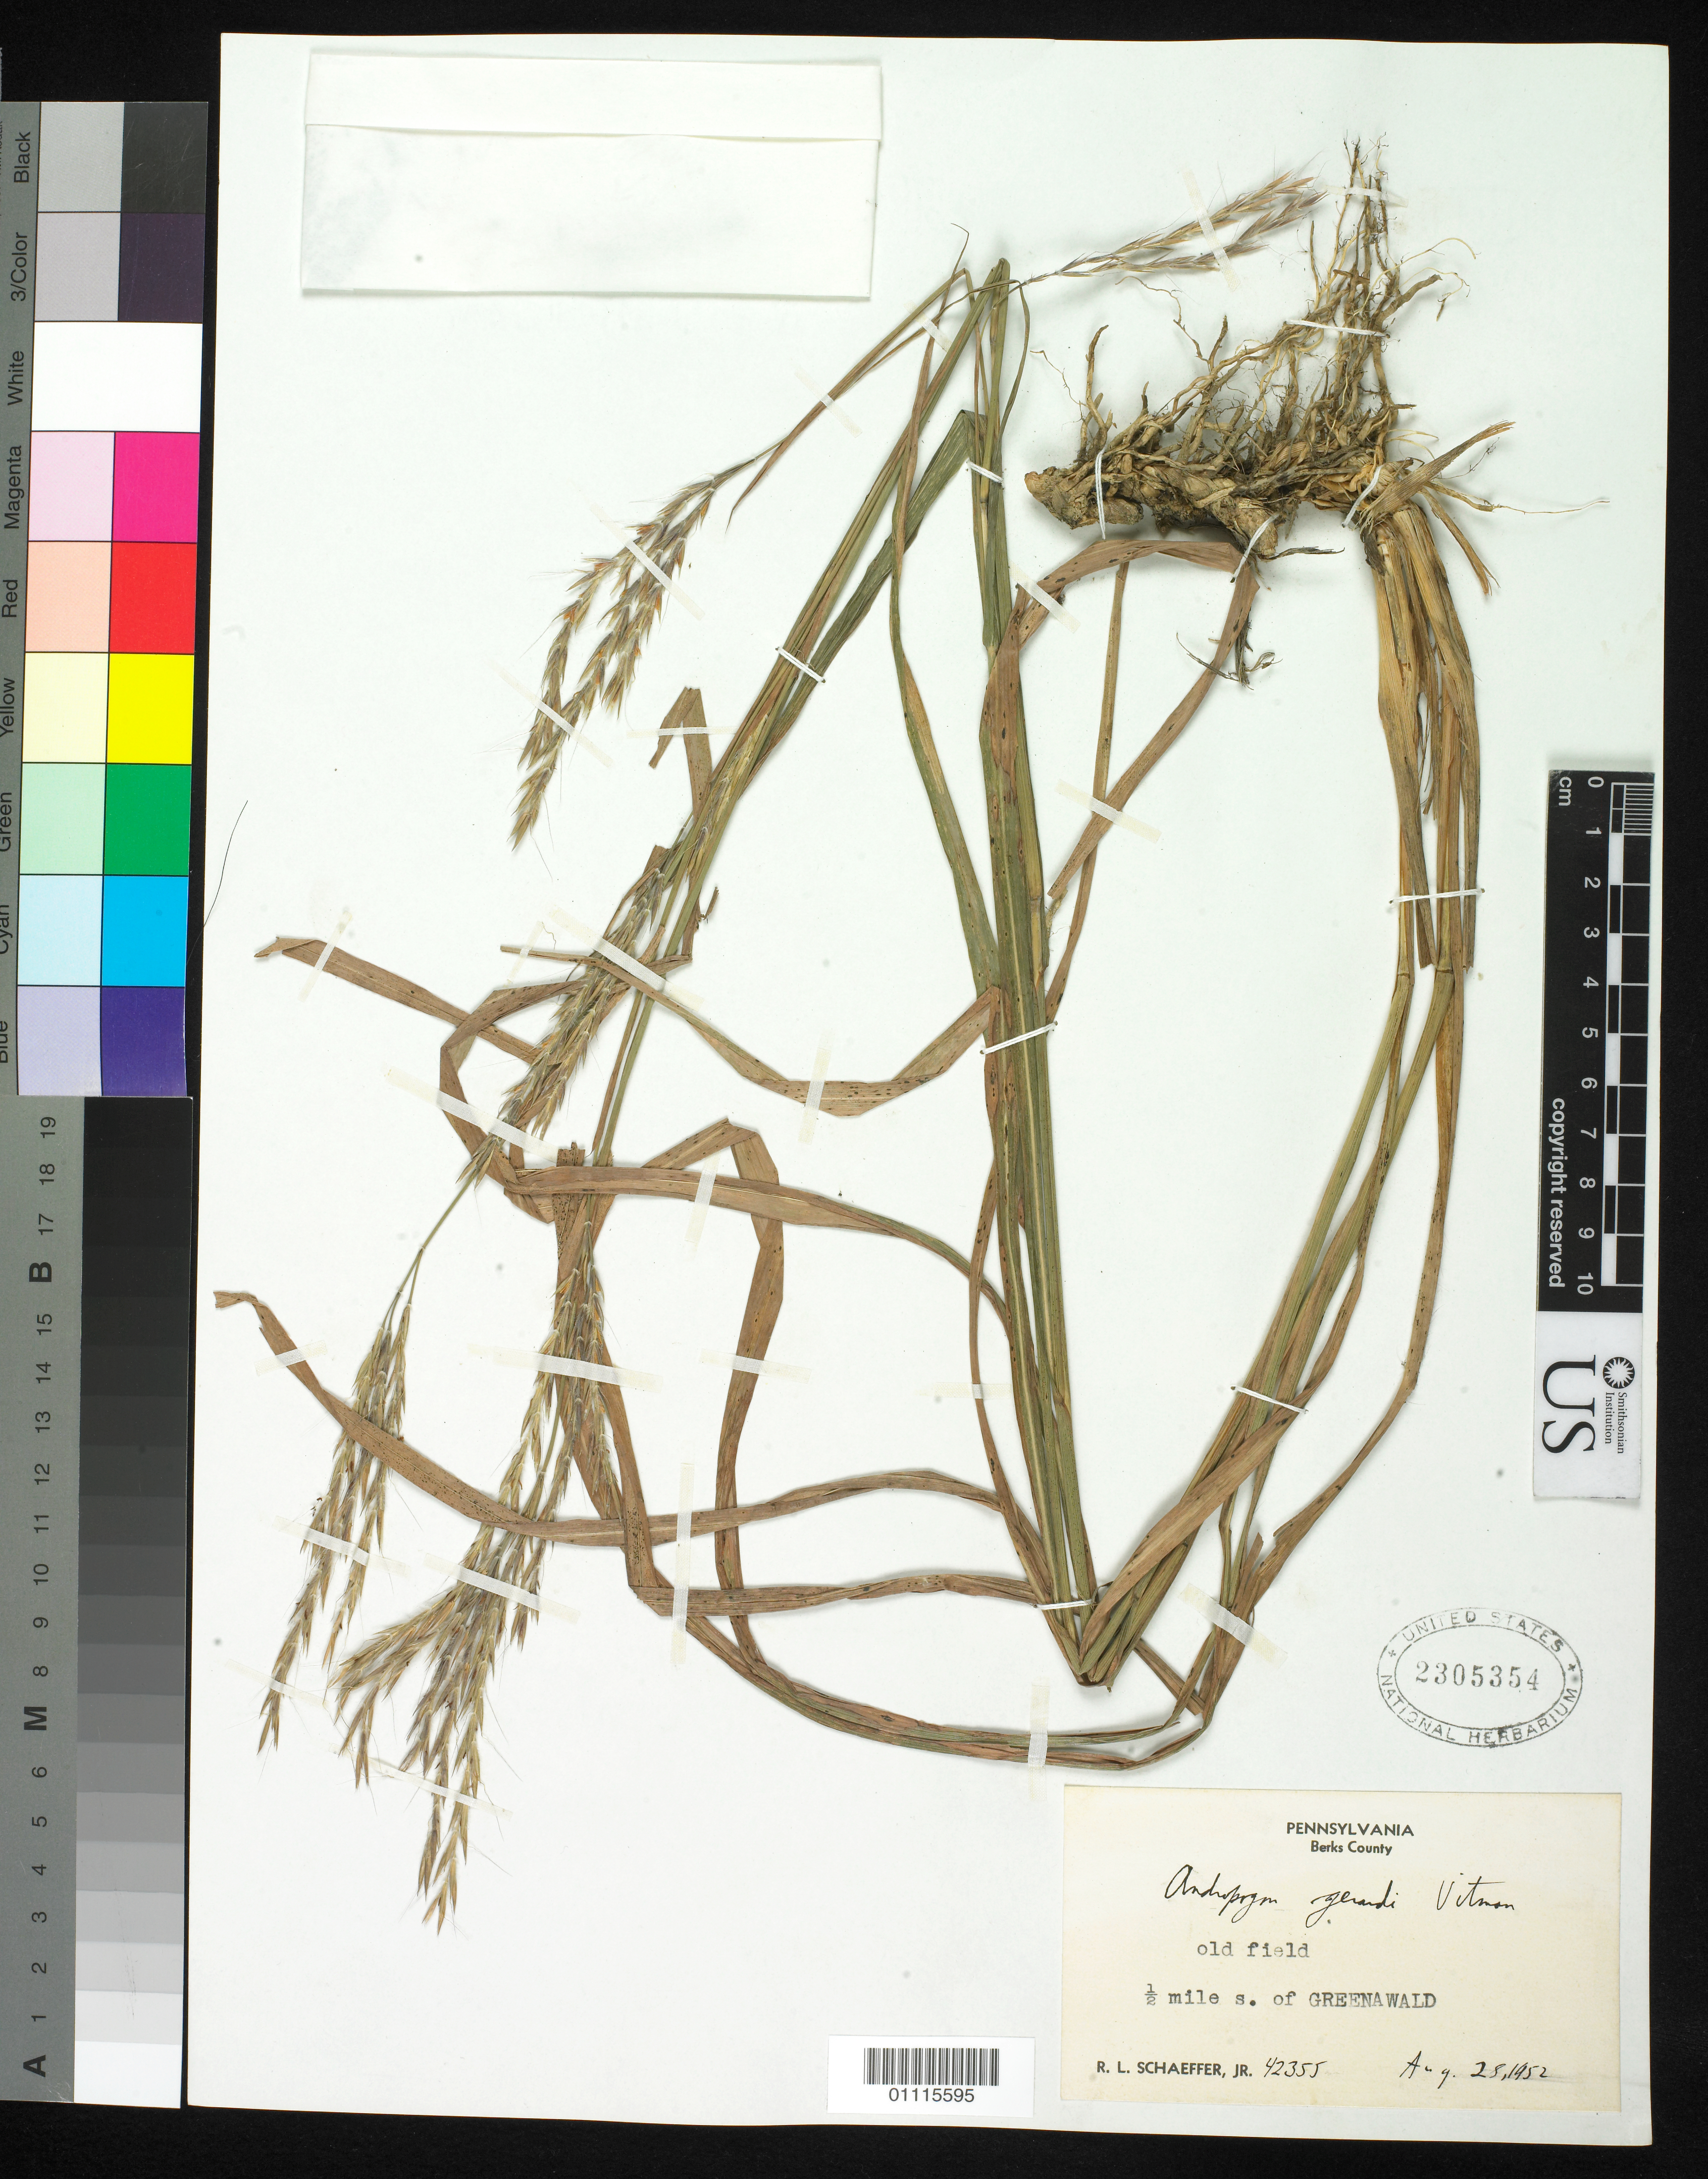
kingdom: Plantae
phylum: Tracheophyta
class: Liliopsida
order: Poales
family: Poaceae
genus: Andropogon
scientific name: Andropogon gerardii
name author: Vitman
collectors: R. L. Schaeffer Jr.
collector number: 42355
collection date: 1952-08-28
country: United States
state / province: Pennsylvania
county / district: Berks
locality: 1/2 mi. S of Greenawald.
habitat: old field.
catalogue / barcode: US 2305354